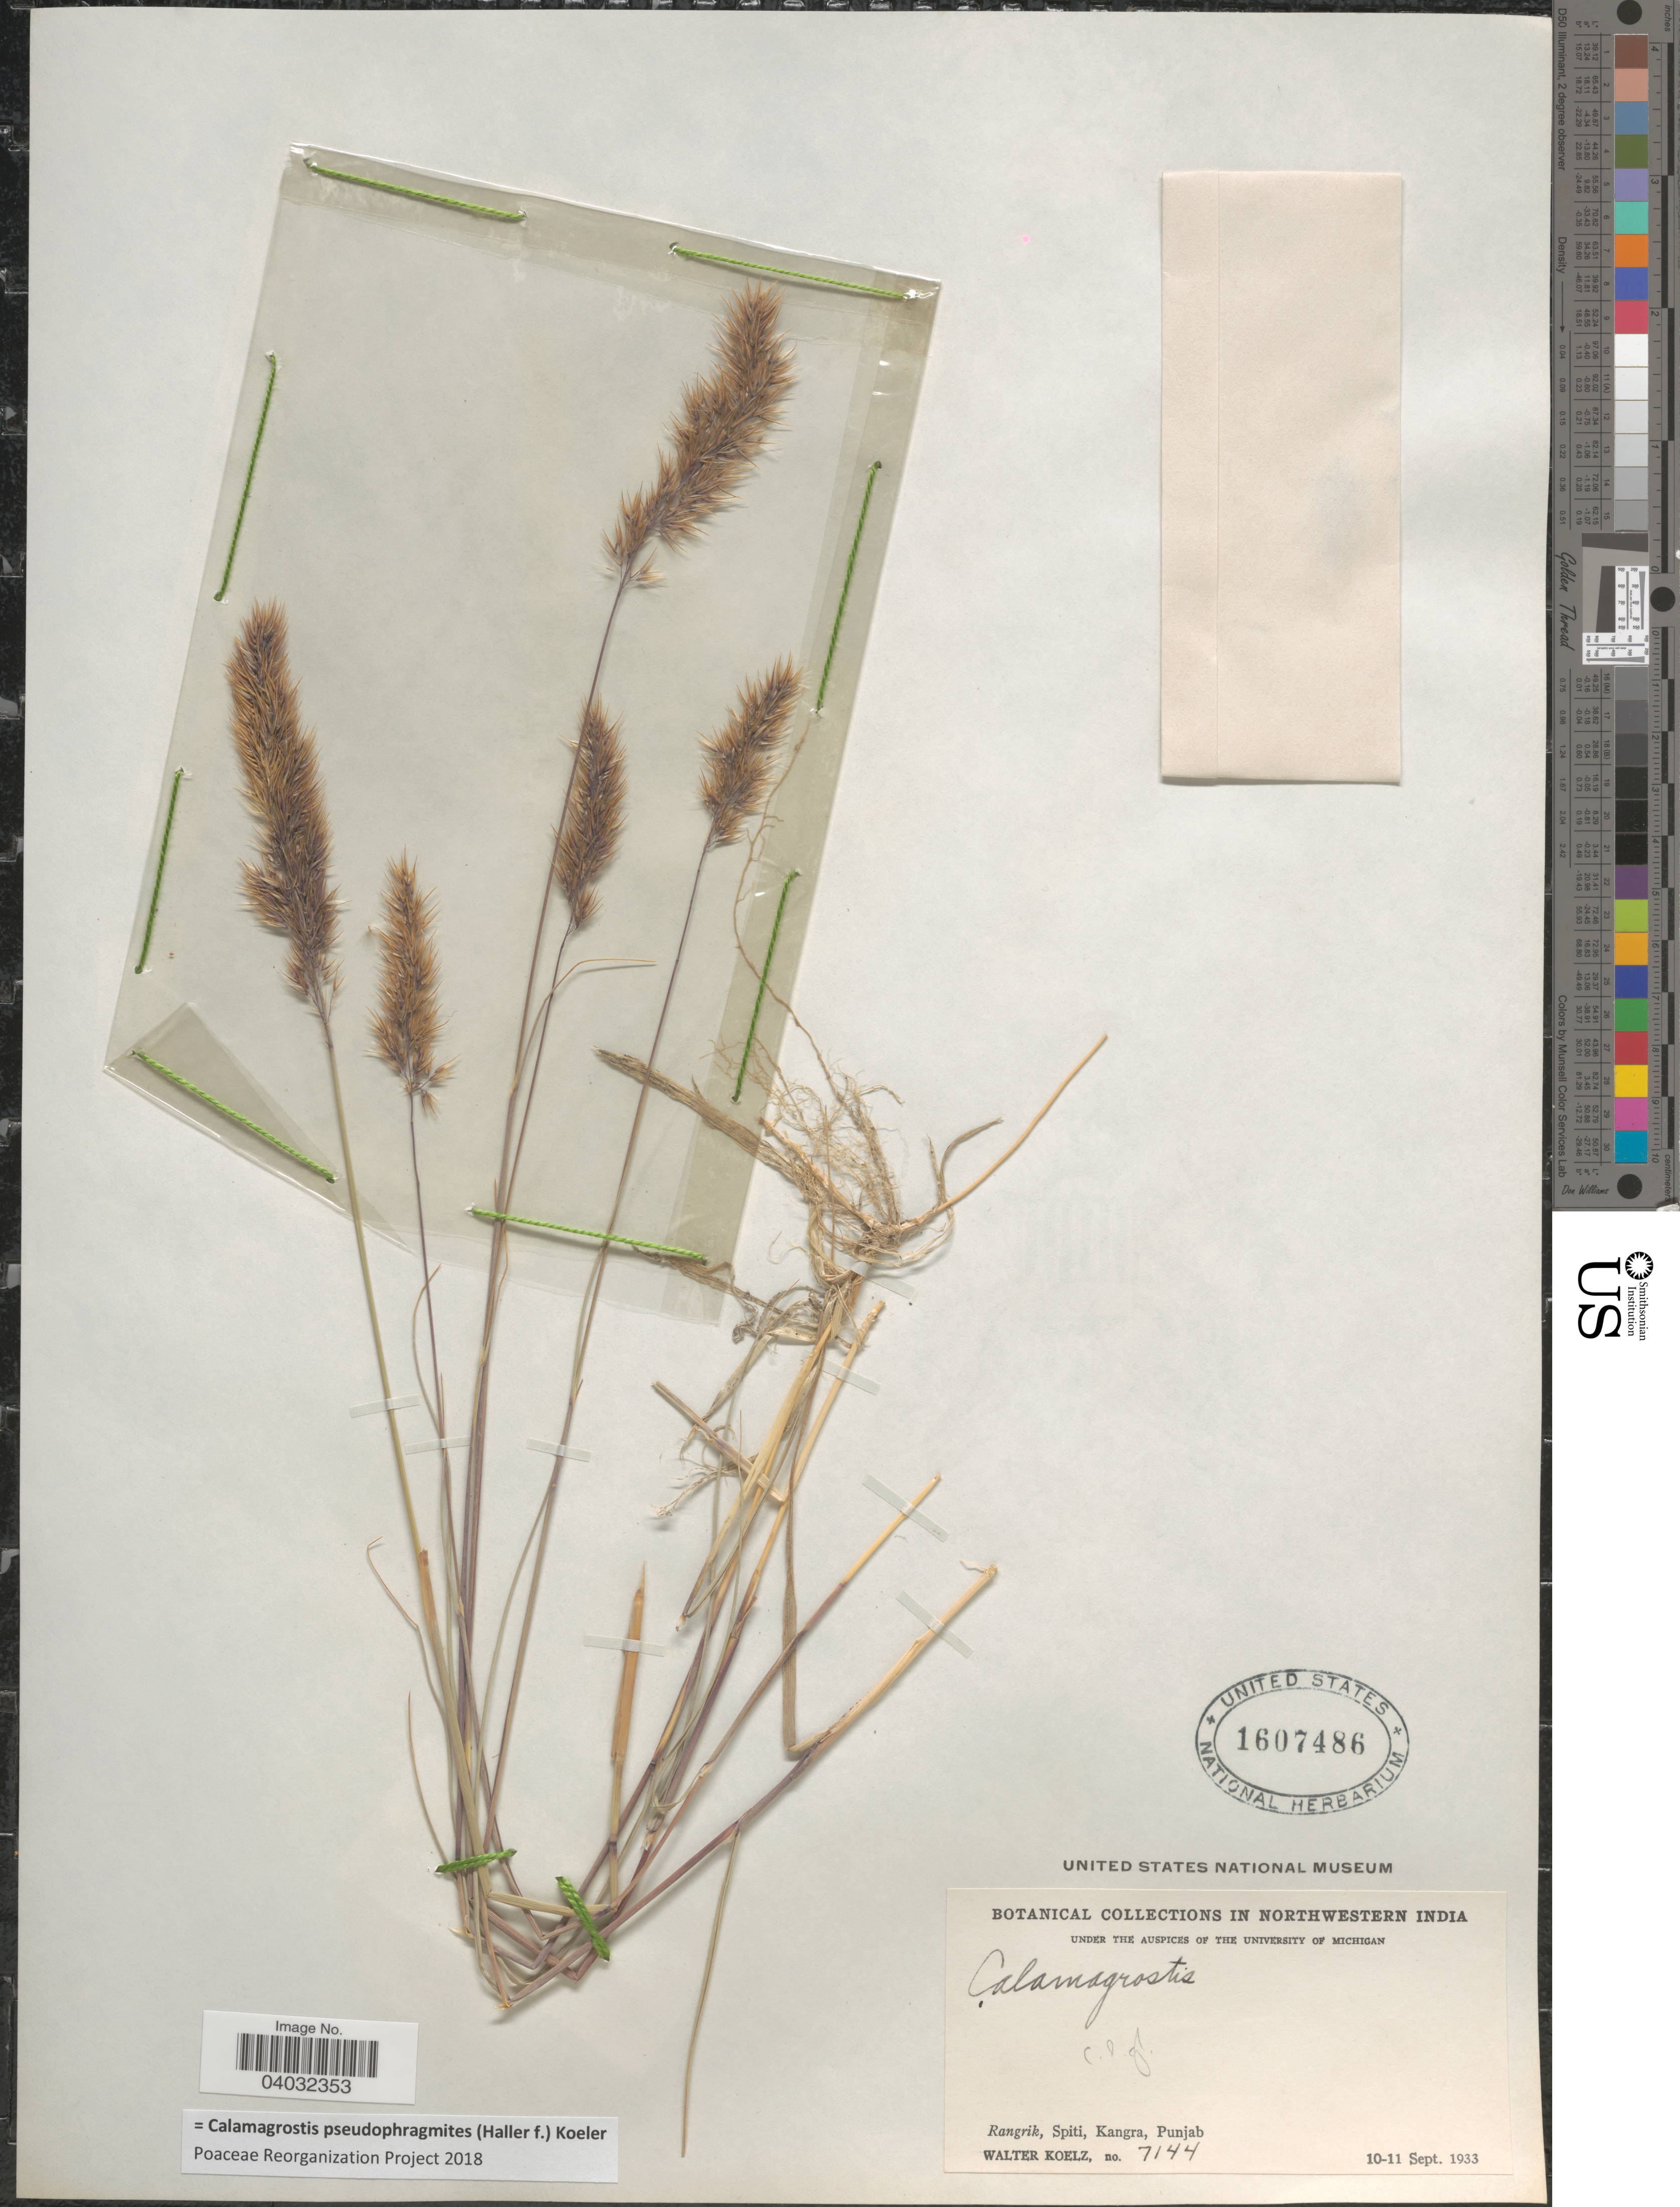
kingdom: Plantae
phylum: Tracheophyta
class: Liliopsida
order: Poales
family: Poaceae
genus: Calamagrostis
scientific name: Calamagrostis pseudophragmites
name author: (Haller f.) Koeler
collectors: W. N. Koelz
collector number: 7144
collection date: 1933-09-10/1933-09-11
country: India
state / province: Punjab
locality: Northwestern India. Rangrik, Spiti, Kangra.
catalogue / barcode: US 1607486